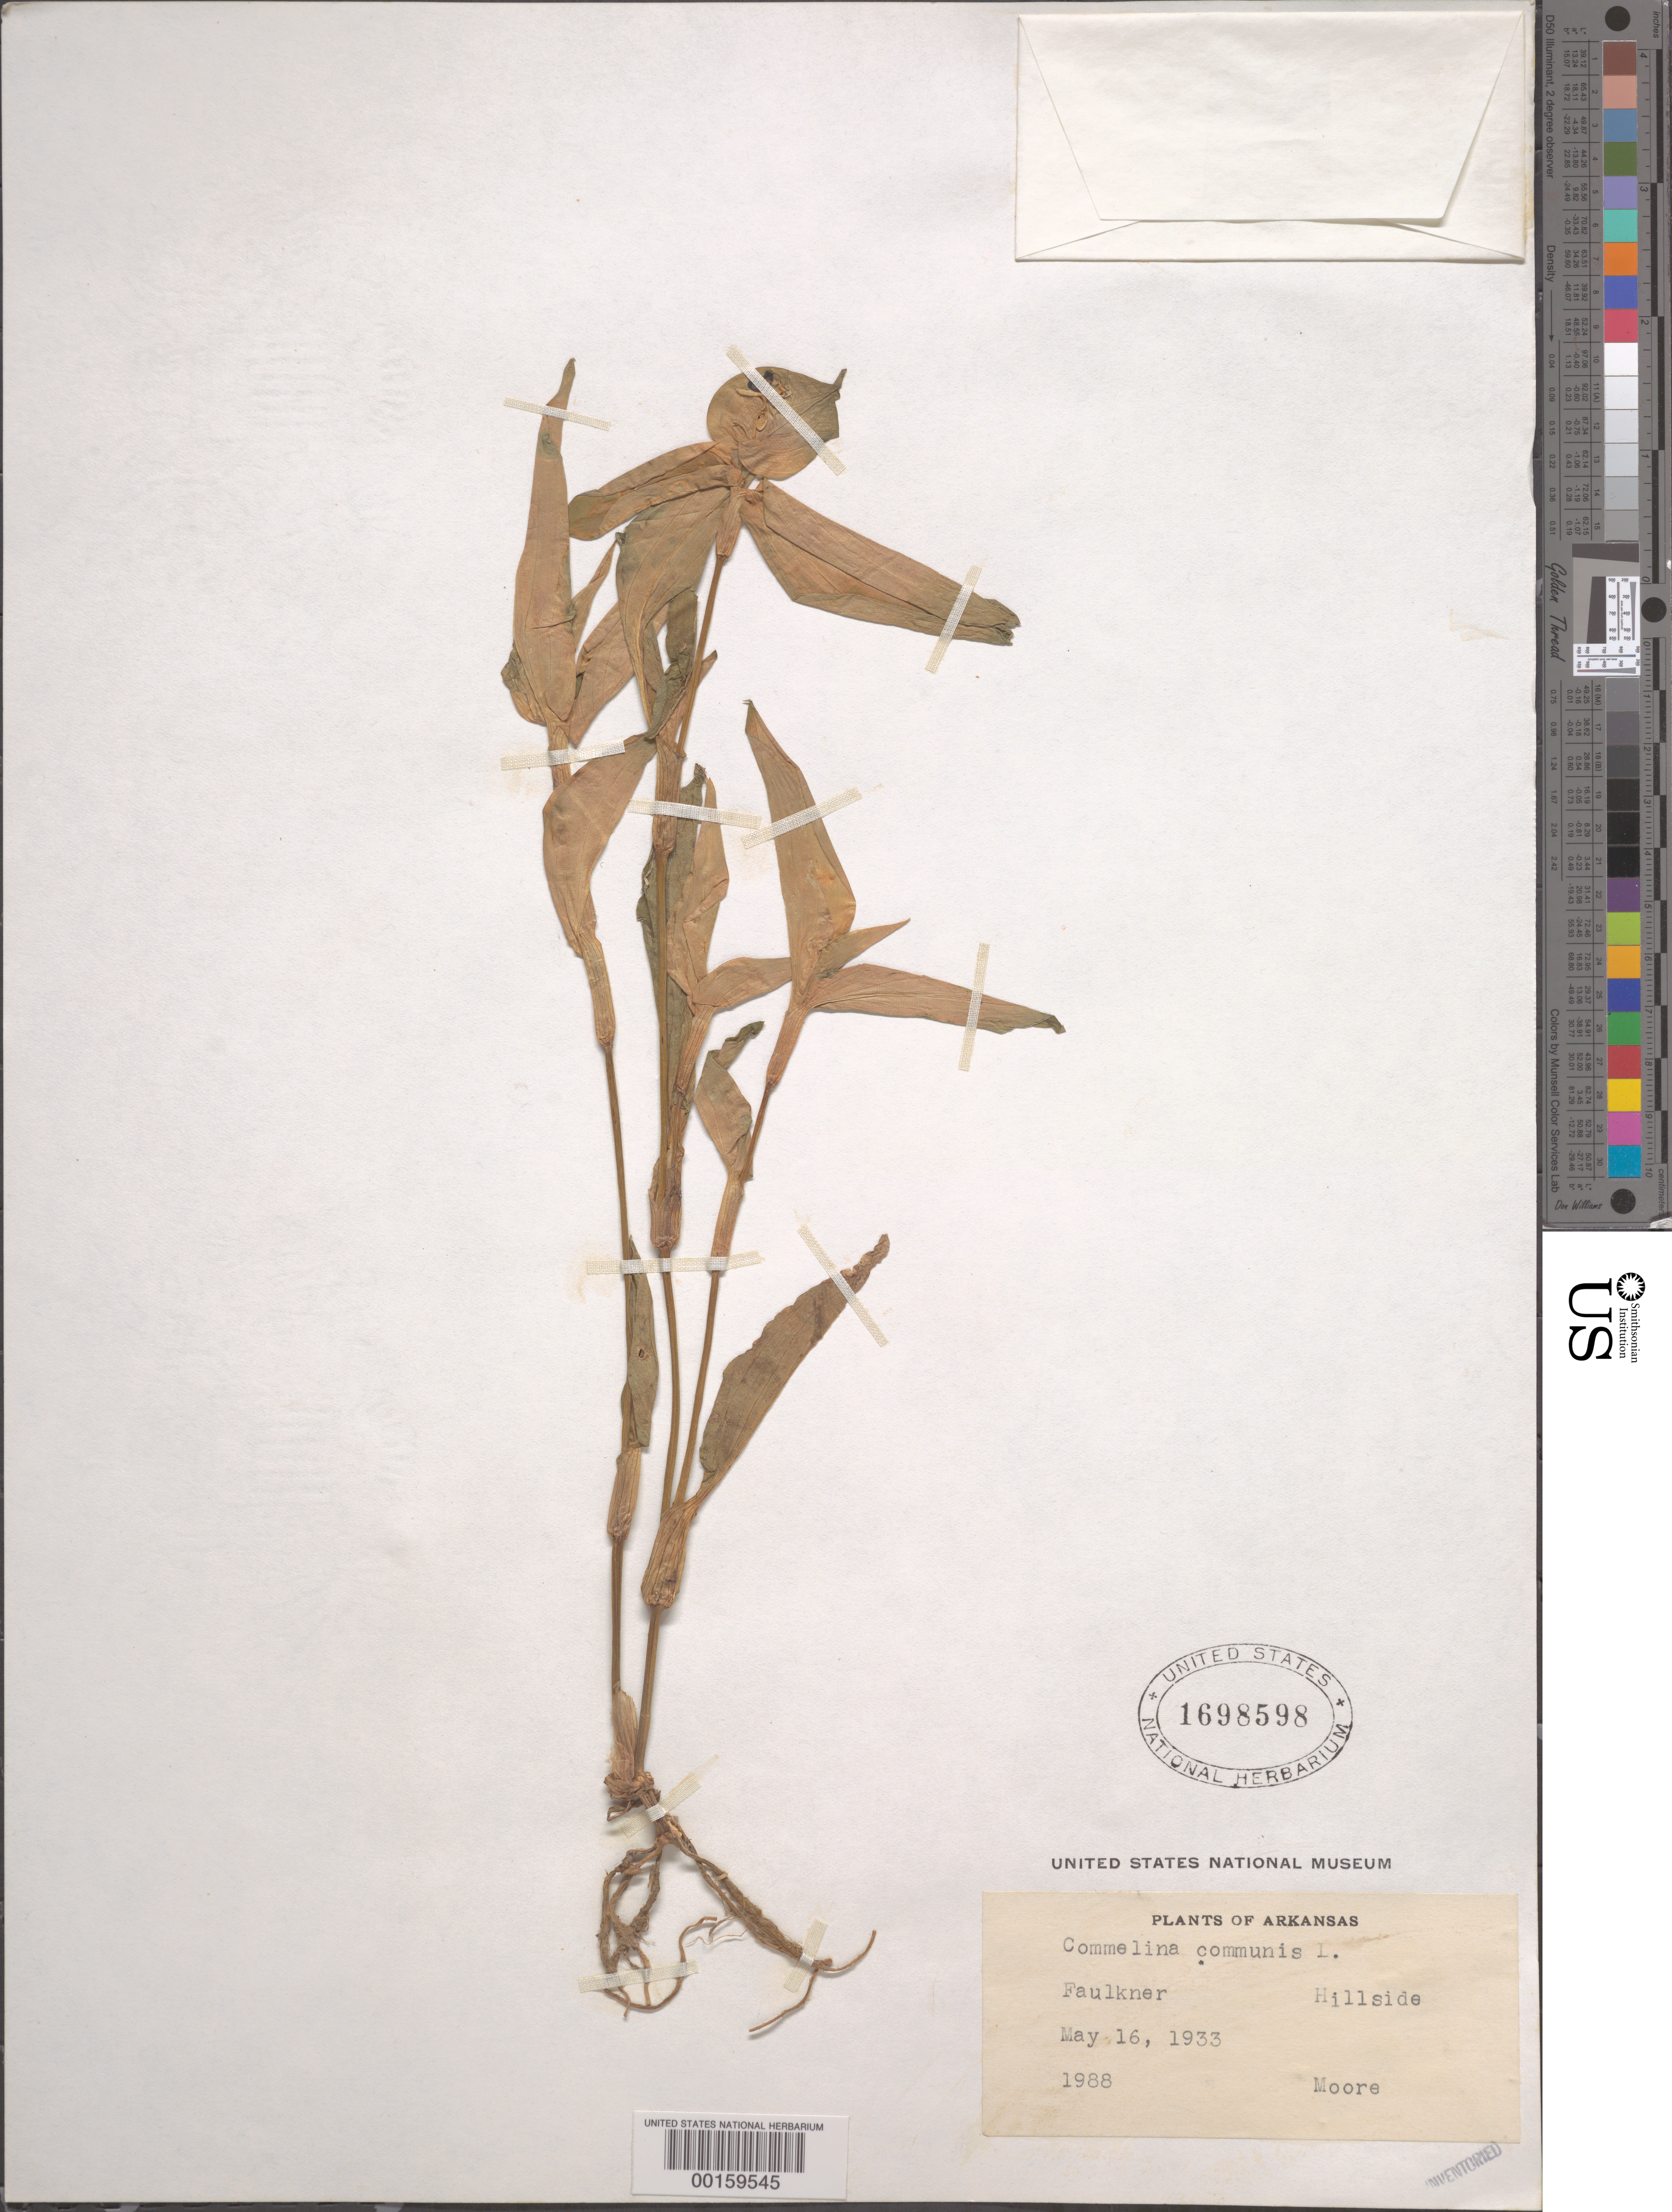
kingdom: Plantae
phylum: Tracheophyta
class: Liliopsida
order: Commelinales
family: Commelinaceae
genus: Commelina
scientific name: Commelina communis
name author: L.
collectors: -. Moore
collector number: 1988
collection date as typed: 16 May 1933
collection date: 1933-05-16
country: United States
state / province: Arkansas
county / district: Faulkner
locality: Hillside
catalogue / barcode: US 1698598